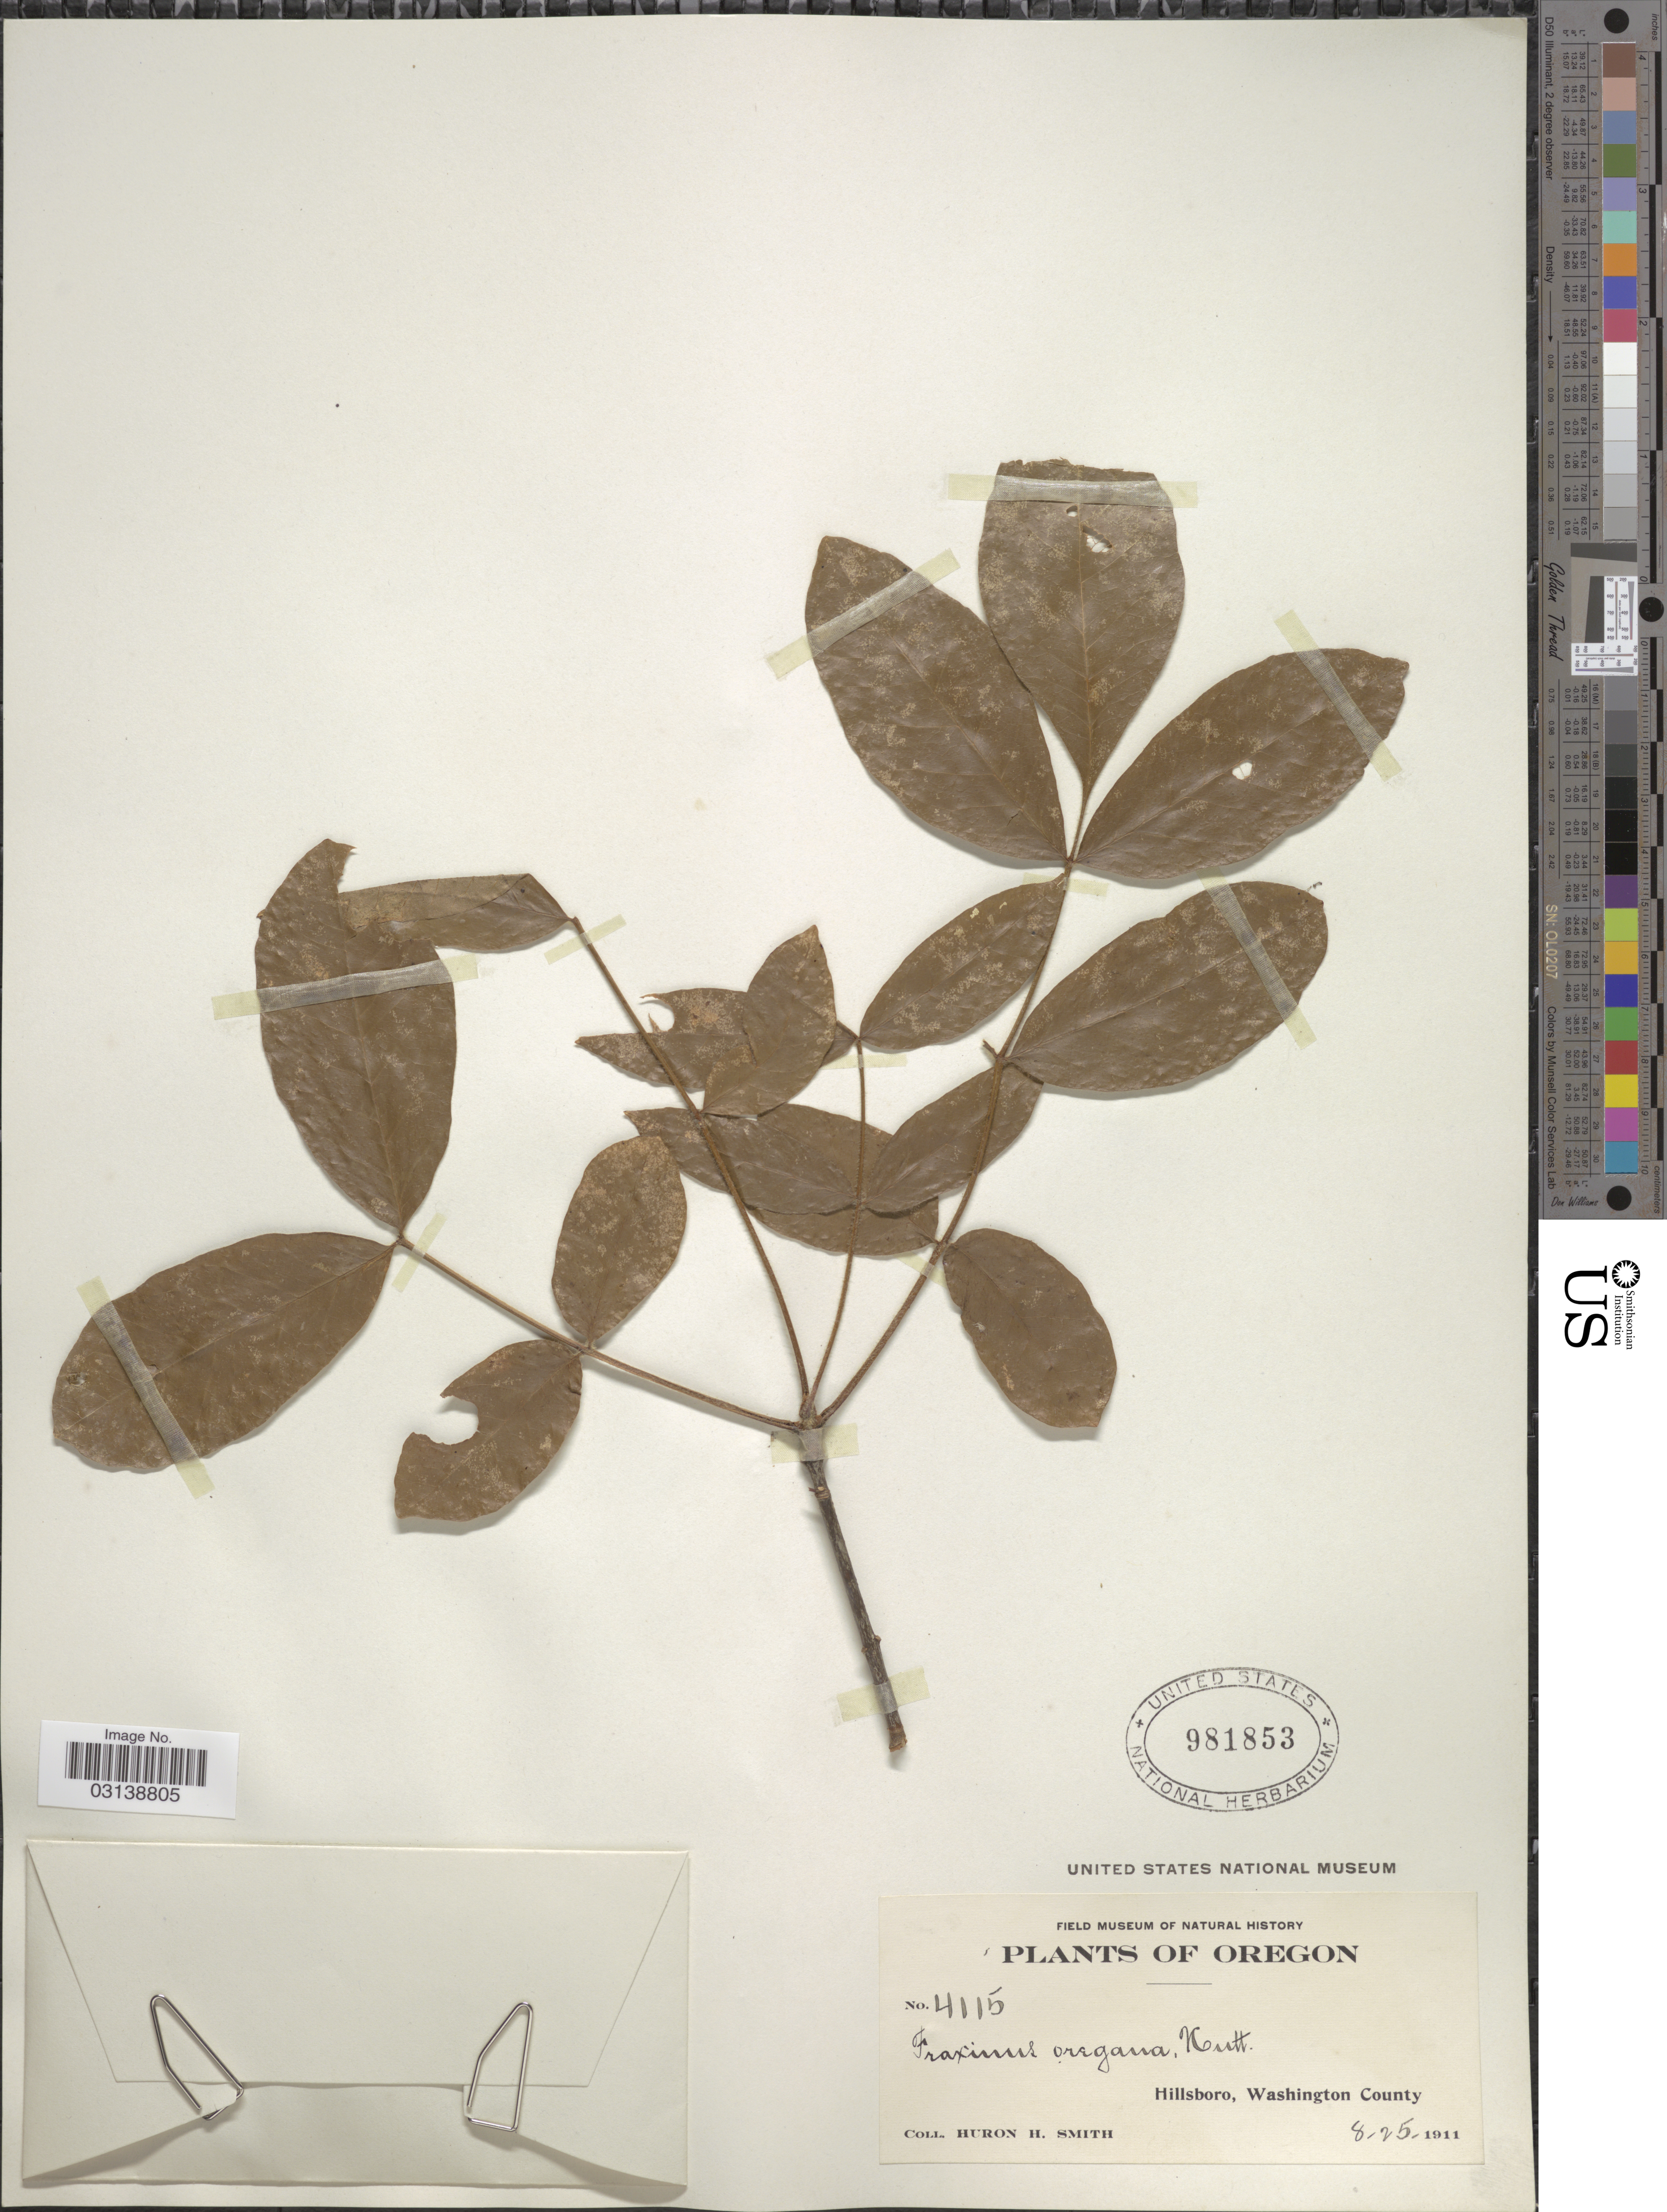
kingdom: Plantae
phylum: Tracheophyta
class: Magnoliopsida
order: Lamiales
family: Oleaceae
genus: Fraxinus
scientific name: Fraxinus latifolia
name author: Benth.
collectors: Huron H. Smith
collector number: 4115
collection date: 1911-08-25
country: United States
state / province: Oregon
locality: Hillsboro, Washington County.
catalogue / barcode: US 981853